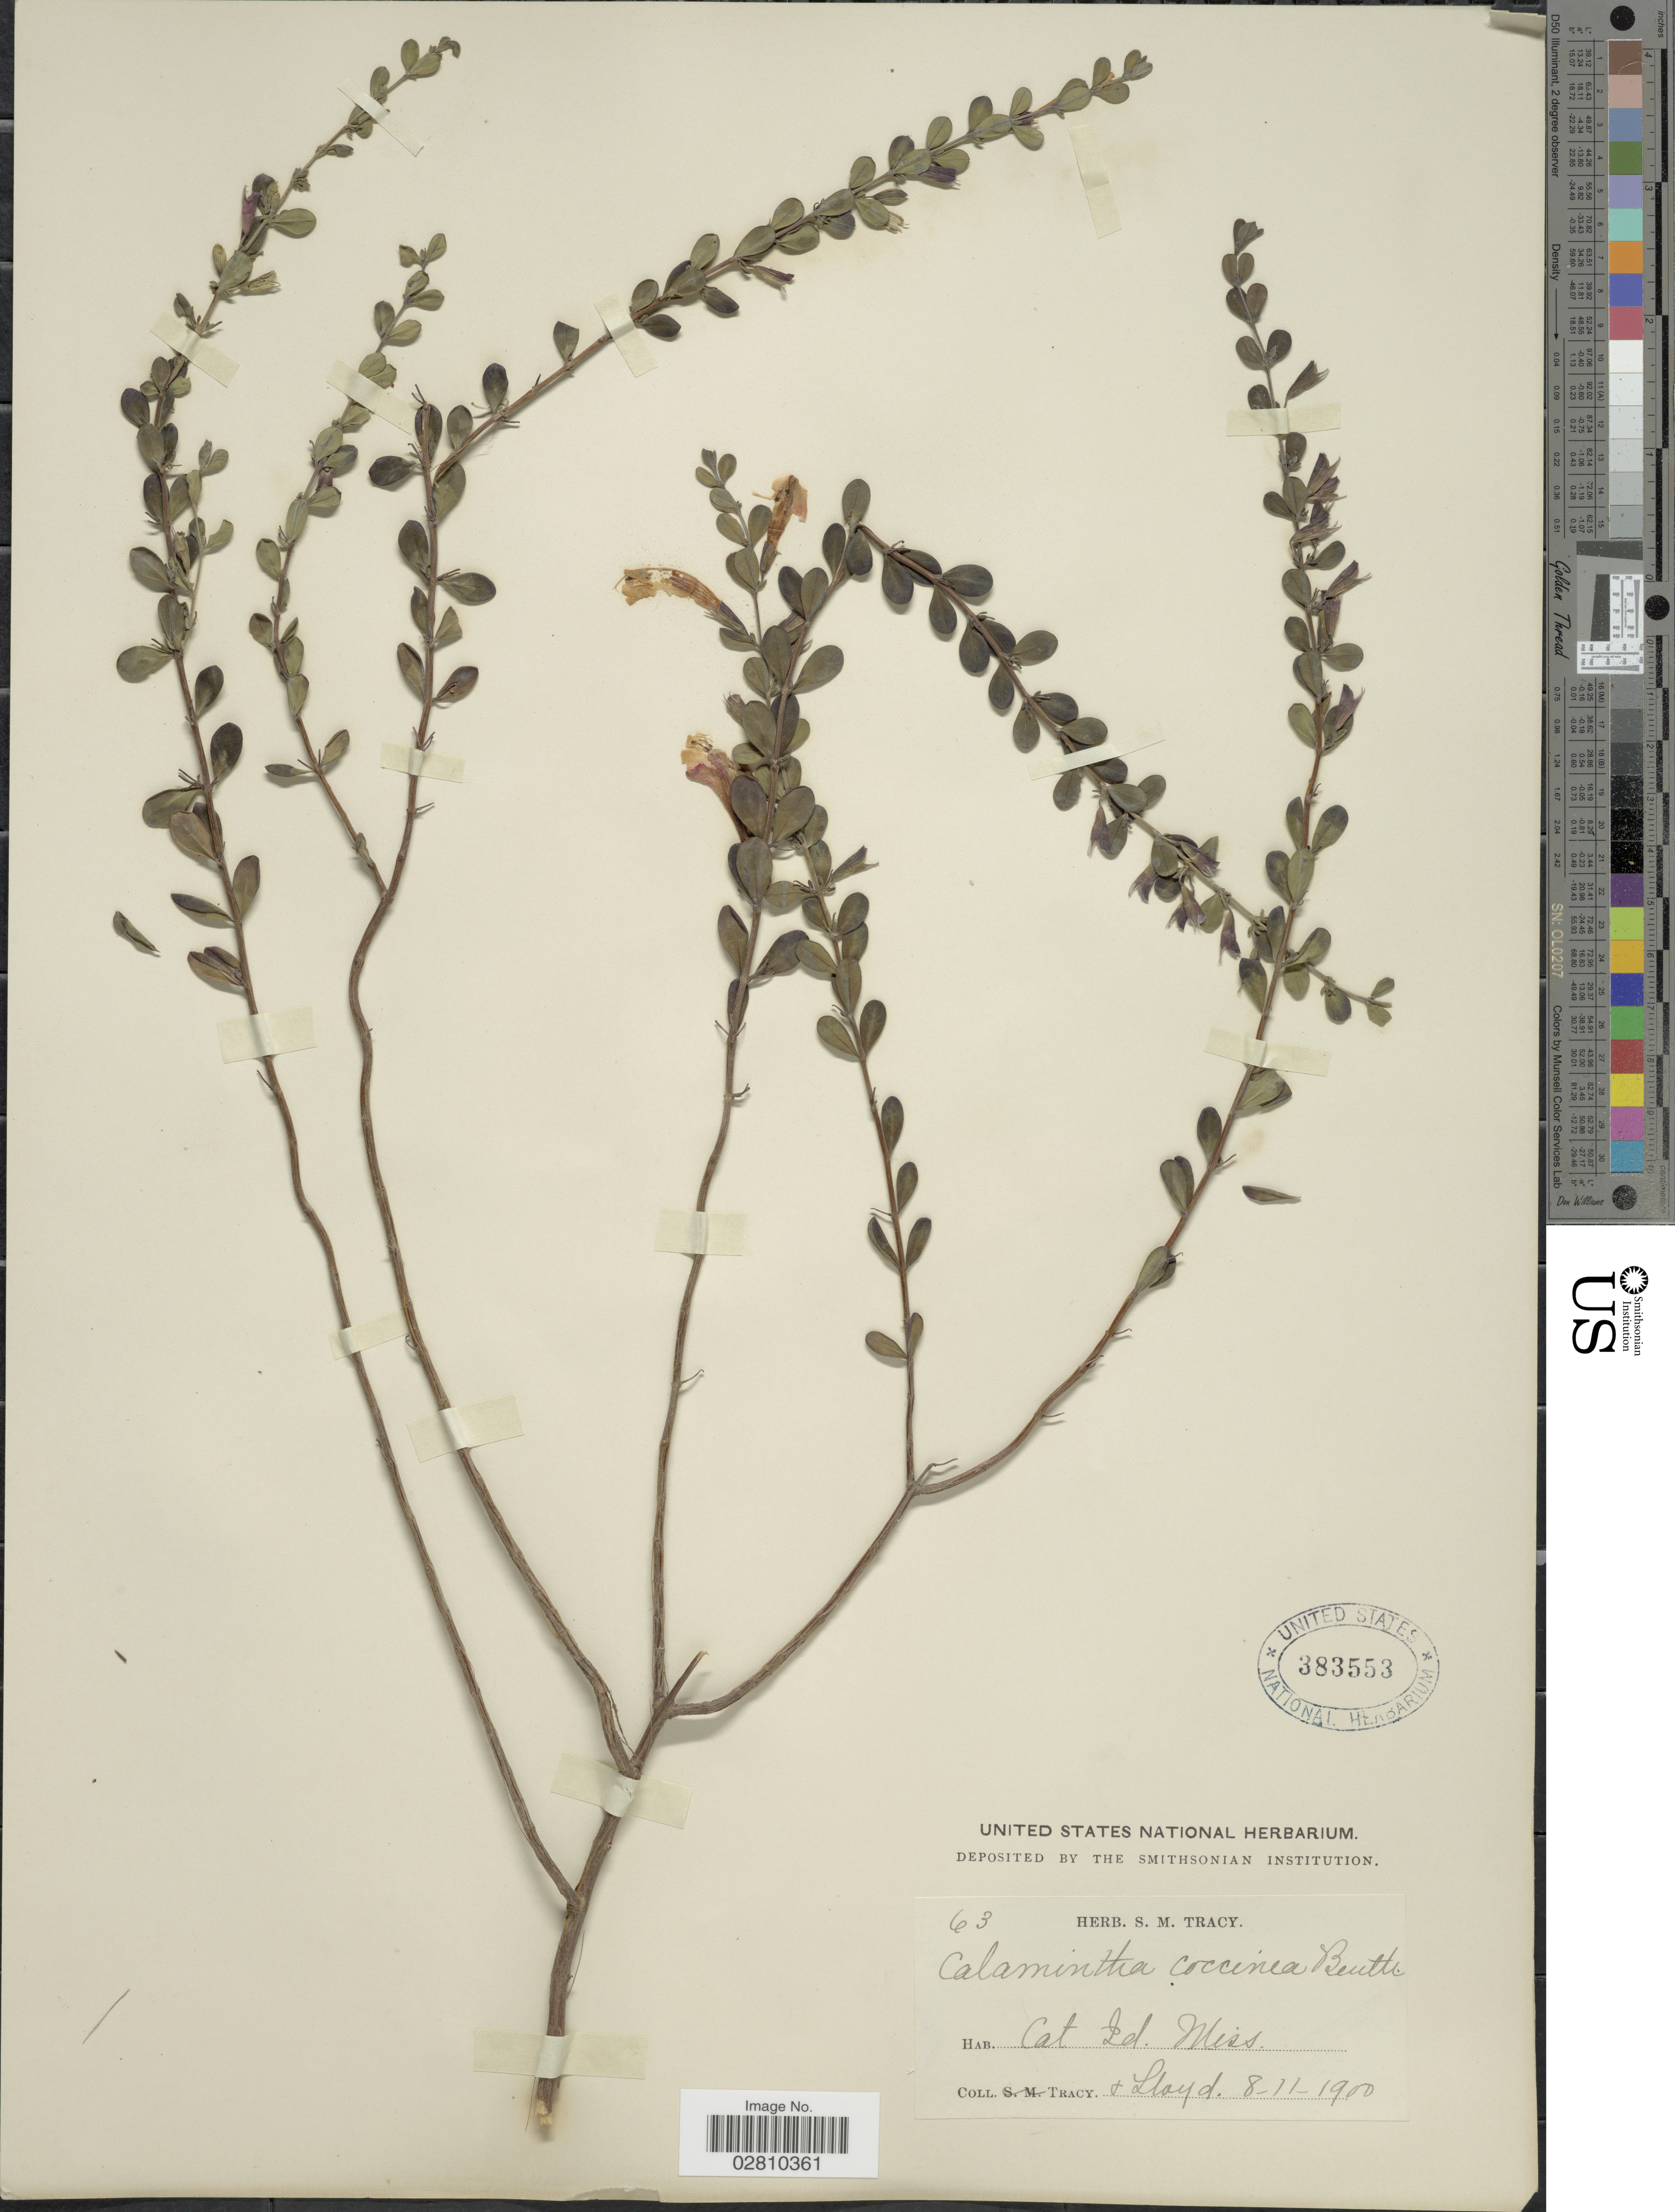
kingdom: Plantae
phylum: Tracheophyta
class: Magnoliopsida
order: Lamiales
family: Lamiaceae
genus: Clinopodium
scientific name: Clinopodium coccineum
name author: (Nutt. ex Hook.) Kuntze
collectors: -. Tracy & -- Lloyd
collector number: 63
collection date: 1900-08-11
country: United States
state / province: Mississippi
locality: Cat Id. Miss.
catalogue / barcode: US 383553